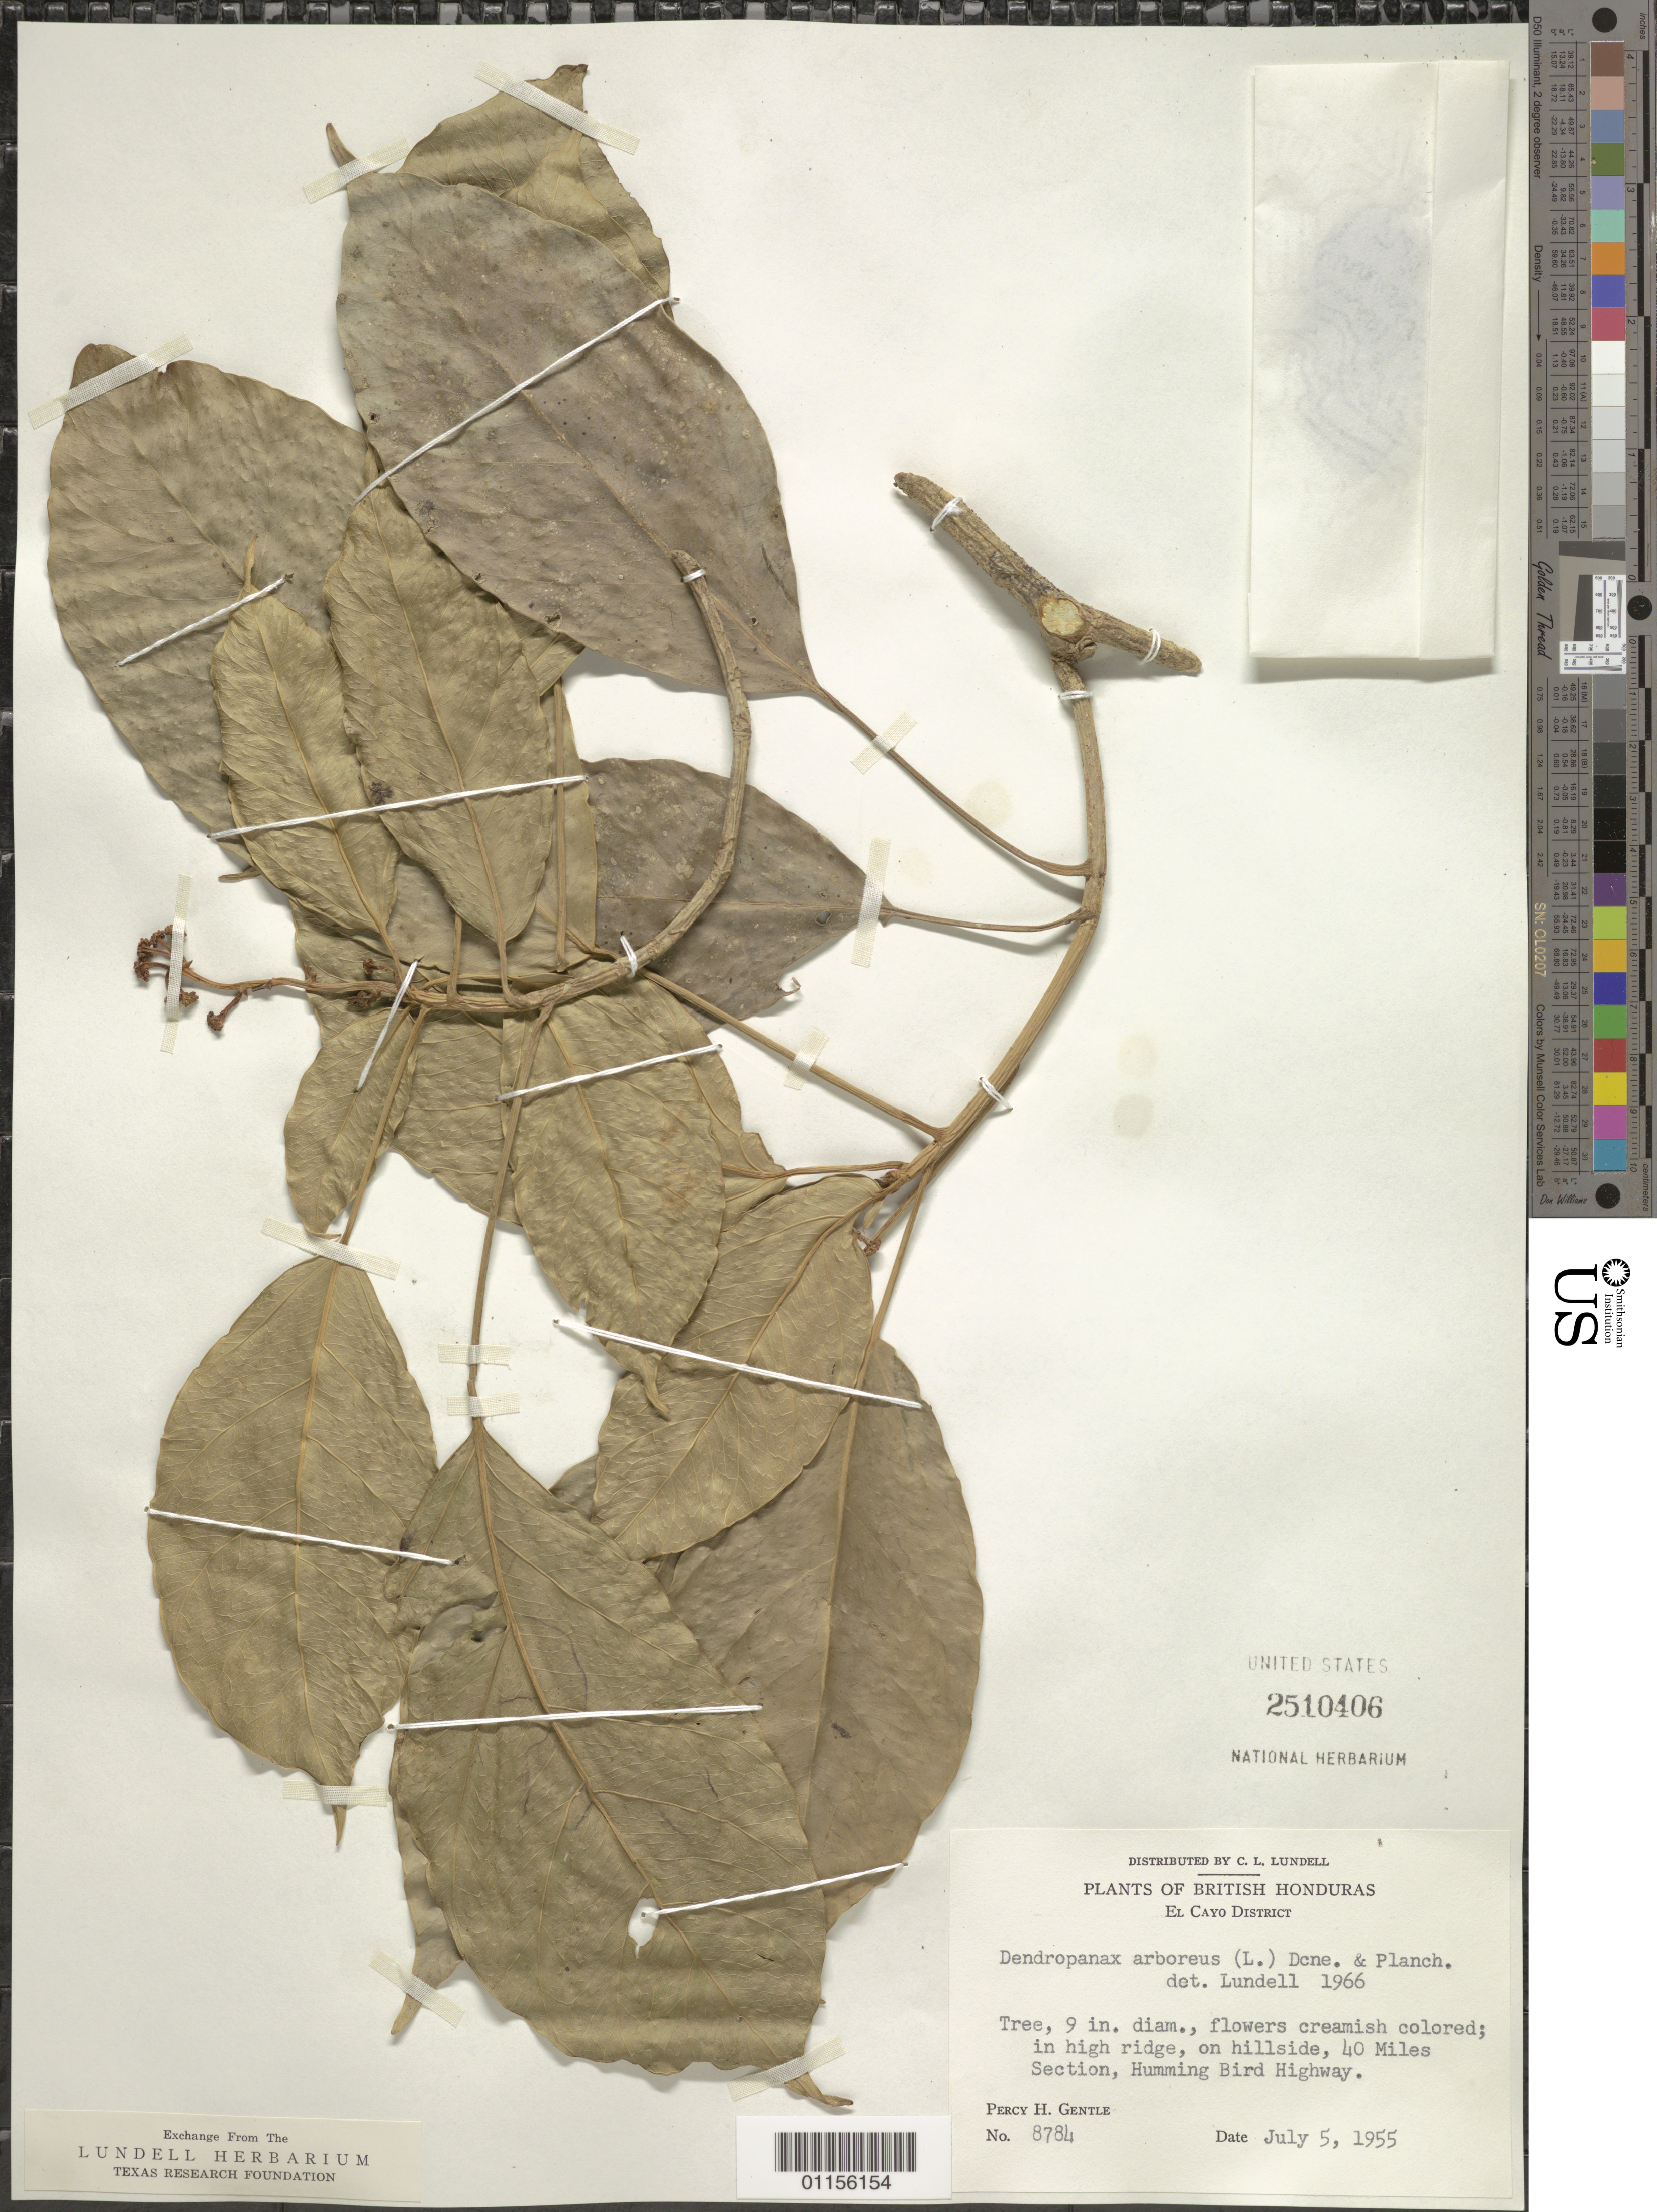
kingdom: Plantae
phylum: Tracheophyta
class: Magnoliopsida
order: Apiales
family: Araliaceae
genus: Dendropanax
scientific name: Dendropanax arboreus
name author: (L.) Decne. & Planch.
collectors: P. H. Gentle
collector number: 8784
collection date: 1955-07-05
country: Belize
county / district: El Cayo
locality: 40 mi Section, Humming Bird Hwy.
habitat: Tree, in high ridge, on hillside.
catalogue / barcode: US 2510406